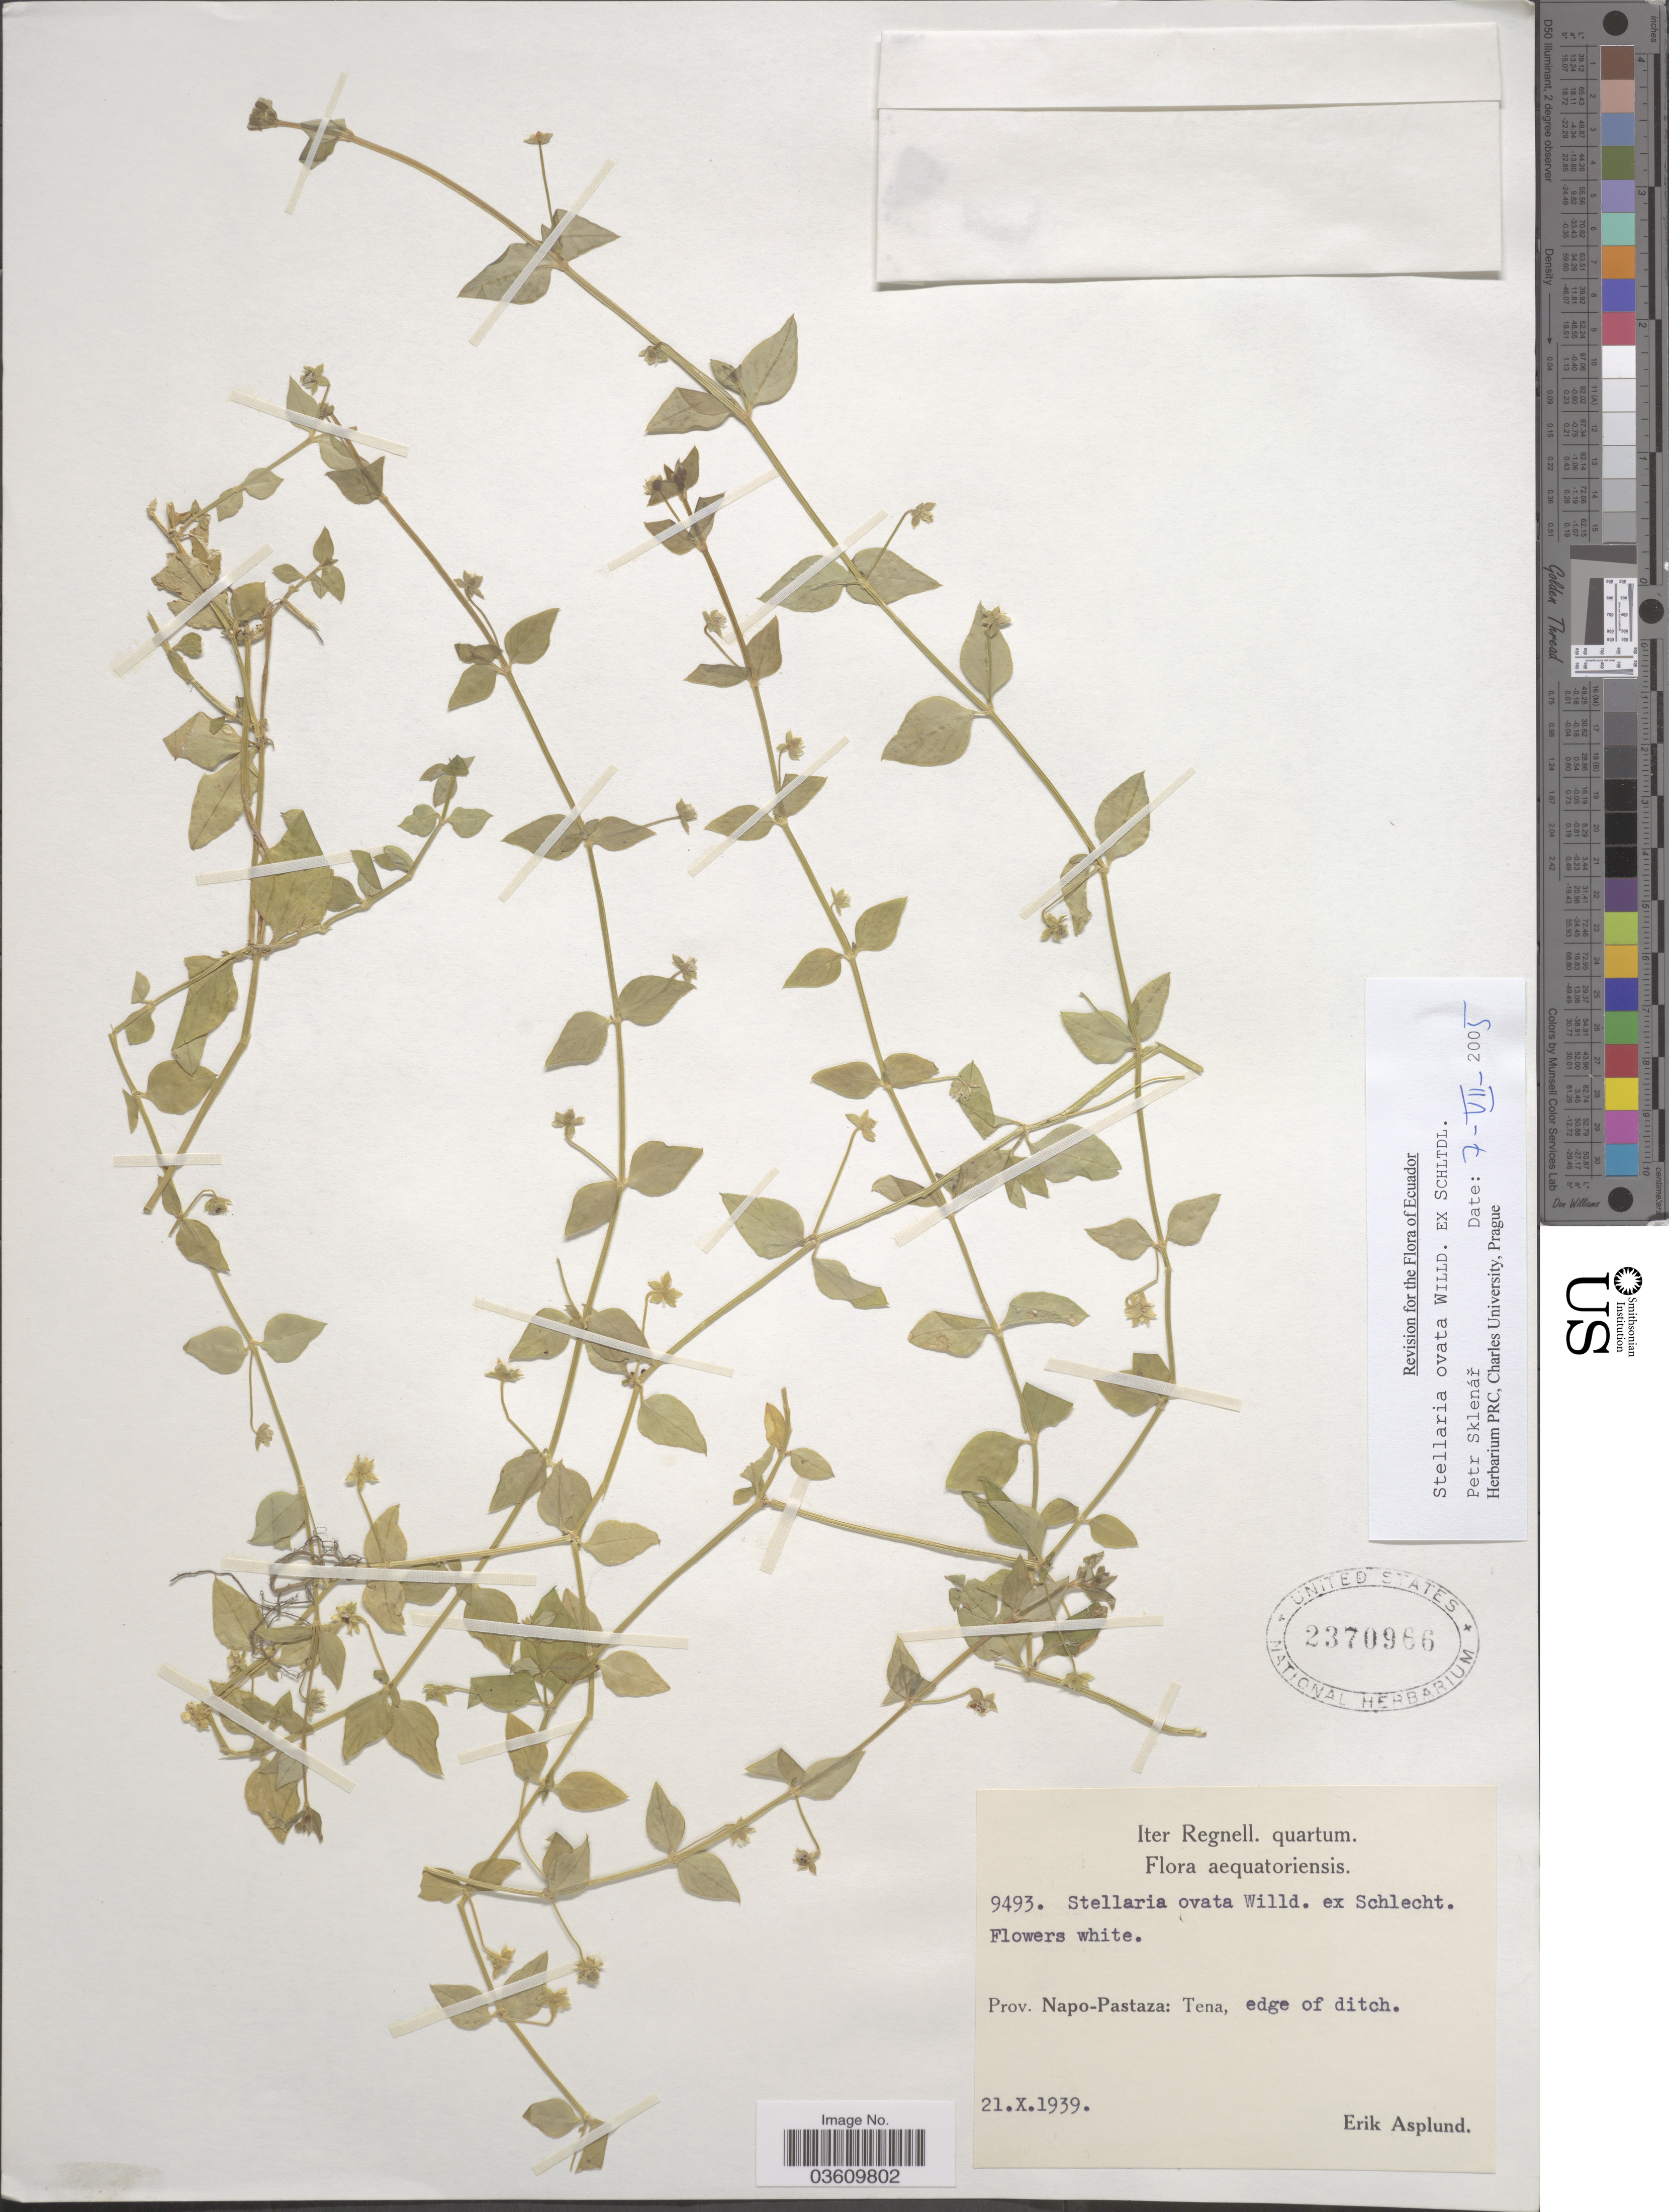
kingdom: Plantae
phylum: Tracheophyta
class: Magnoliopsida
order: Caryophyllales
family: Caryophyllaceae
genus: Stellaria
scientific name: Stellaria ovata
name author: Willd.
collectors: E. Asplund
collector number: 9493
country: Ecuador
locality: Aequatoriensis. Prov. Napo-Pastaza: Tena.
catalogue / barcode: US 2370966